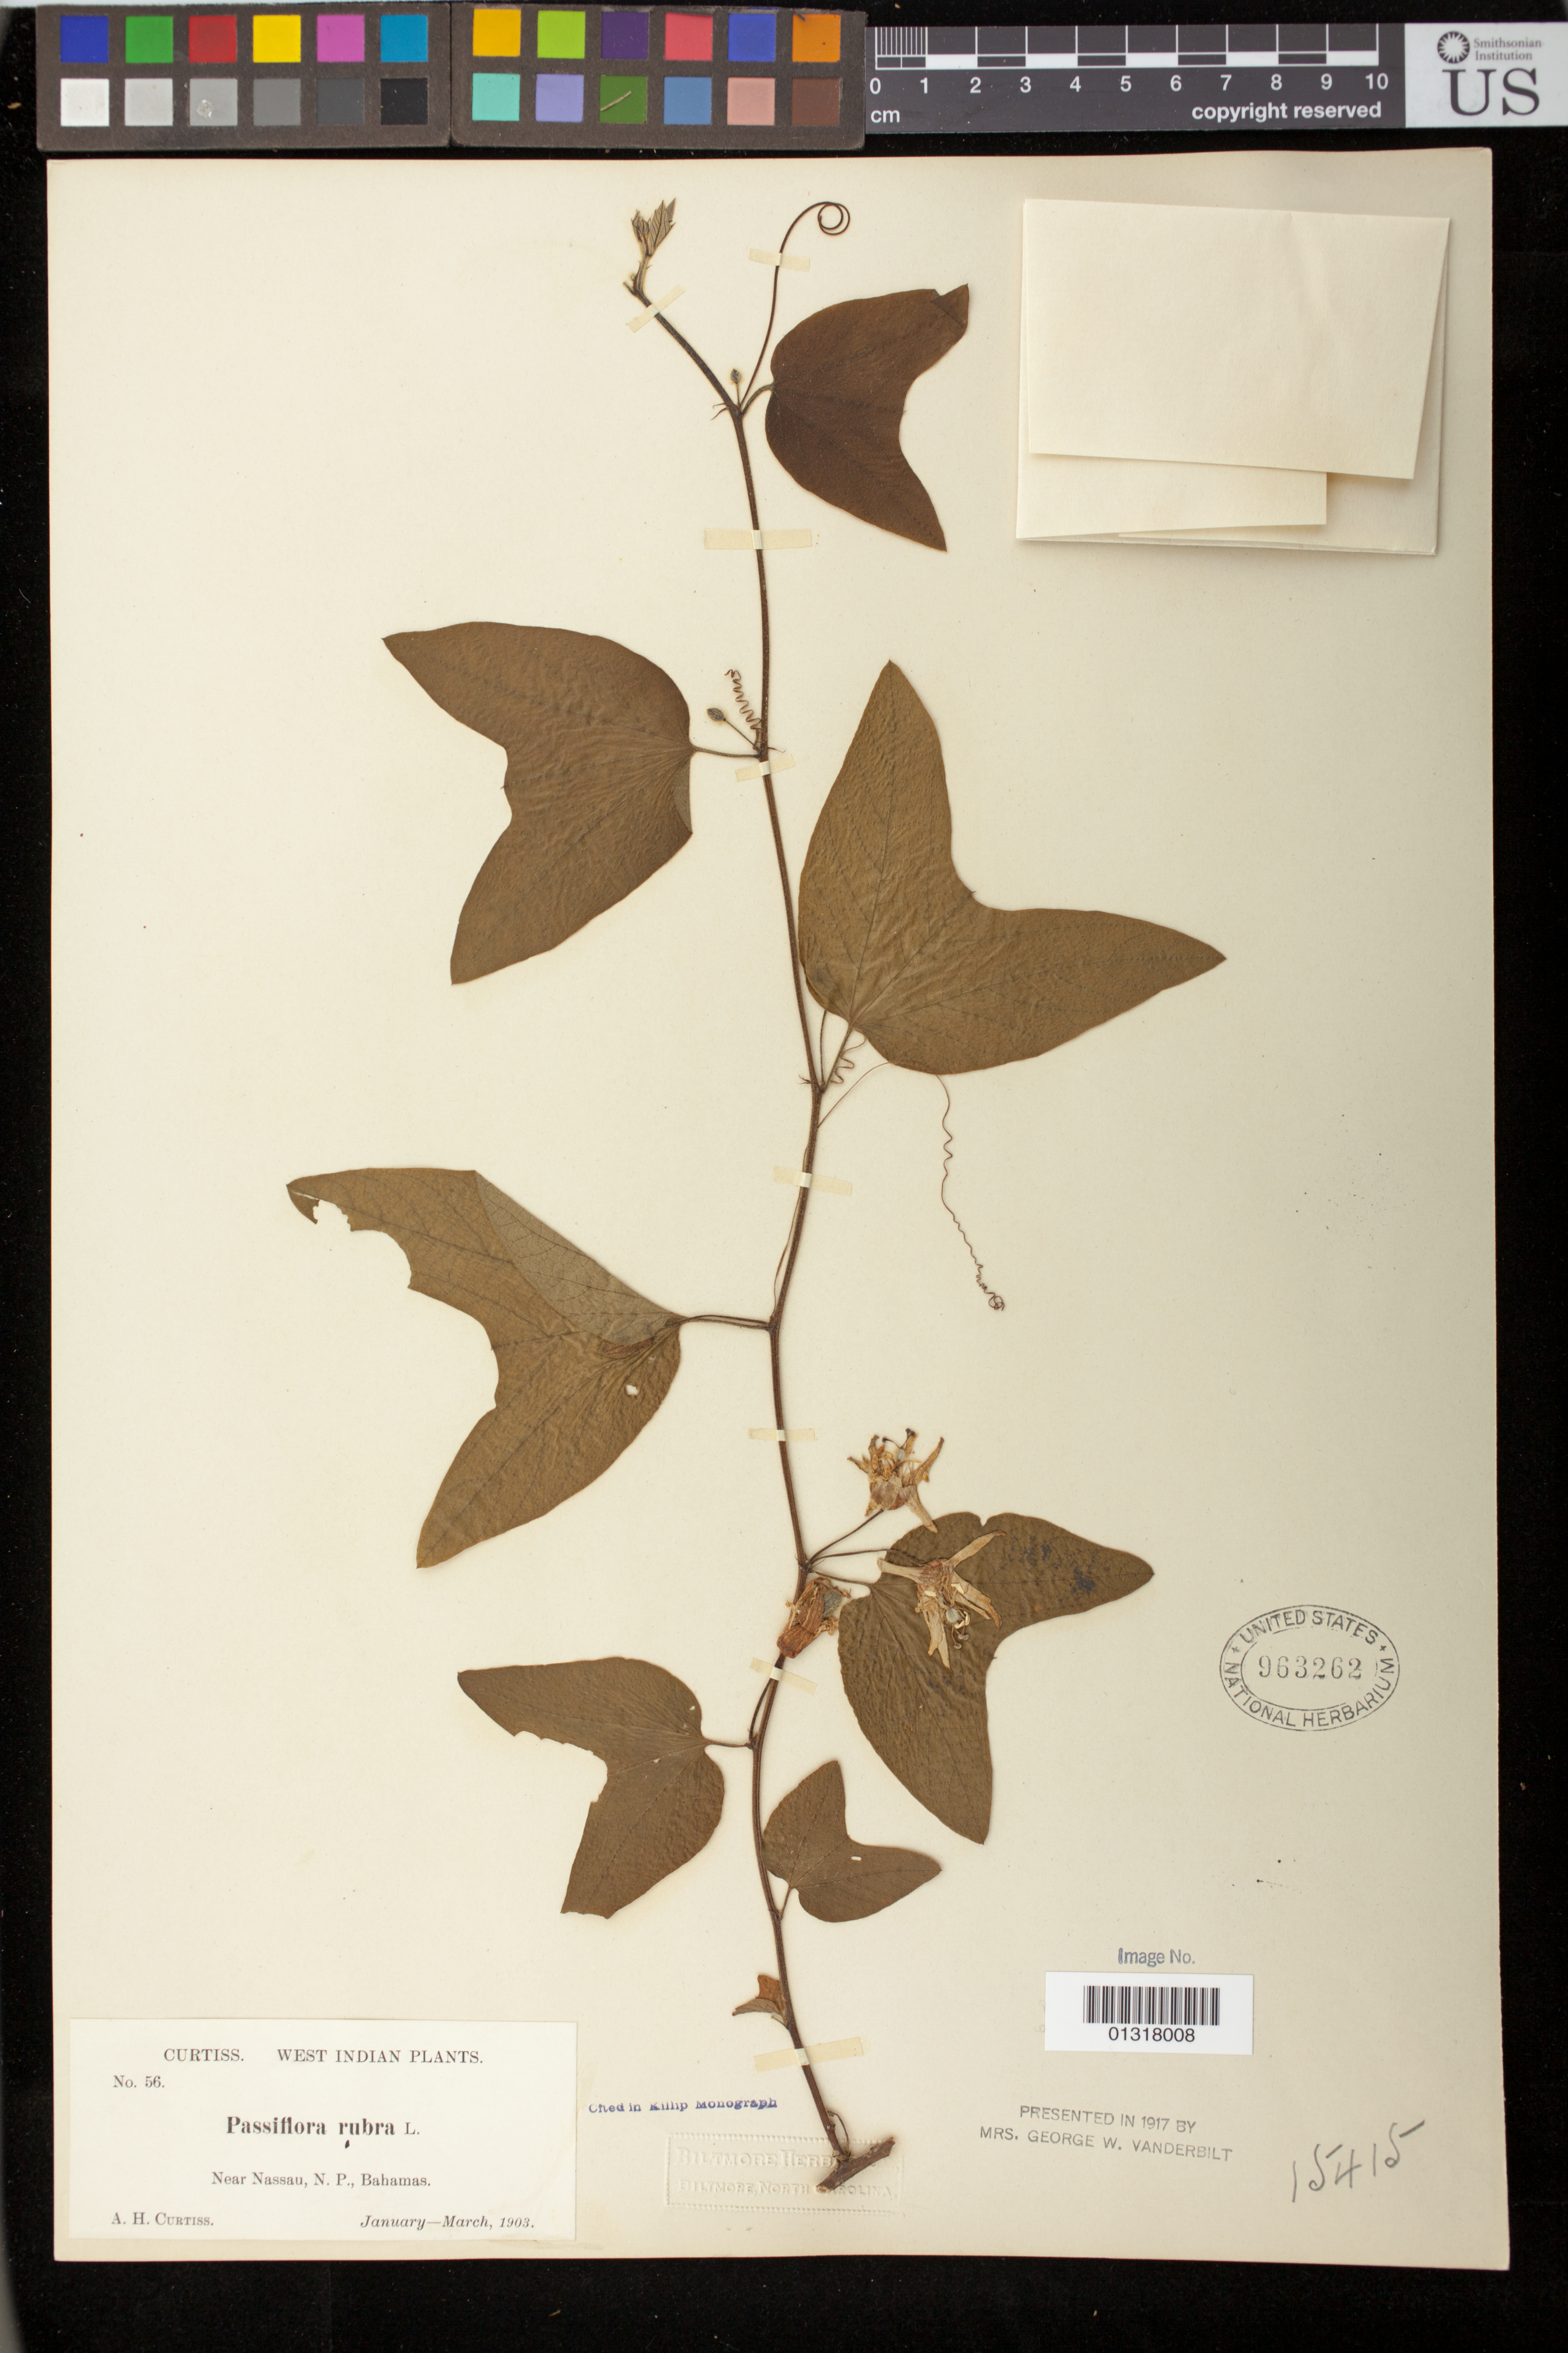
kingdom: Plantae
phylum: Tracheophyta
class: Magnoliopsida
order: Malpighiales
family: Passifloraceae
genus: Passiflora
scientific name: Passiflora rubra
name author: L.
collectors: A. H. Curtiss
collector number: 56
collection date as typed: Jan 1903 to -- May 1903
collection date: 1903-01/1903-03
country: Bahamas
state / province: New Providence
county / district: Nassau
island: New Providence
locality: Near Nassau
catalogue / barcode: US 963262